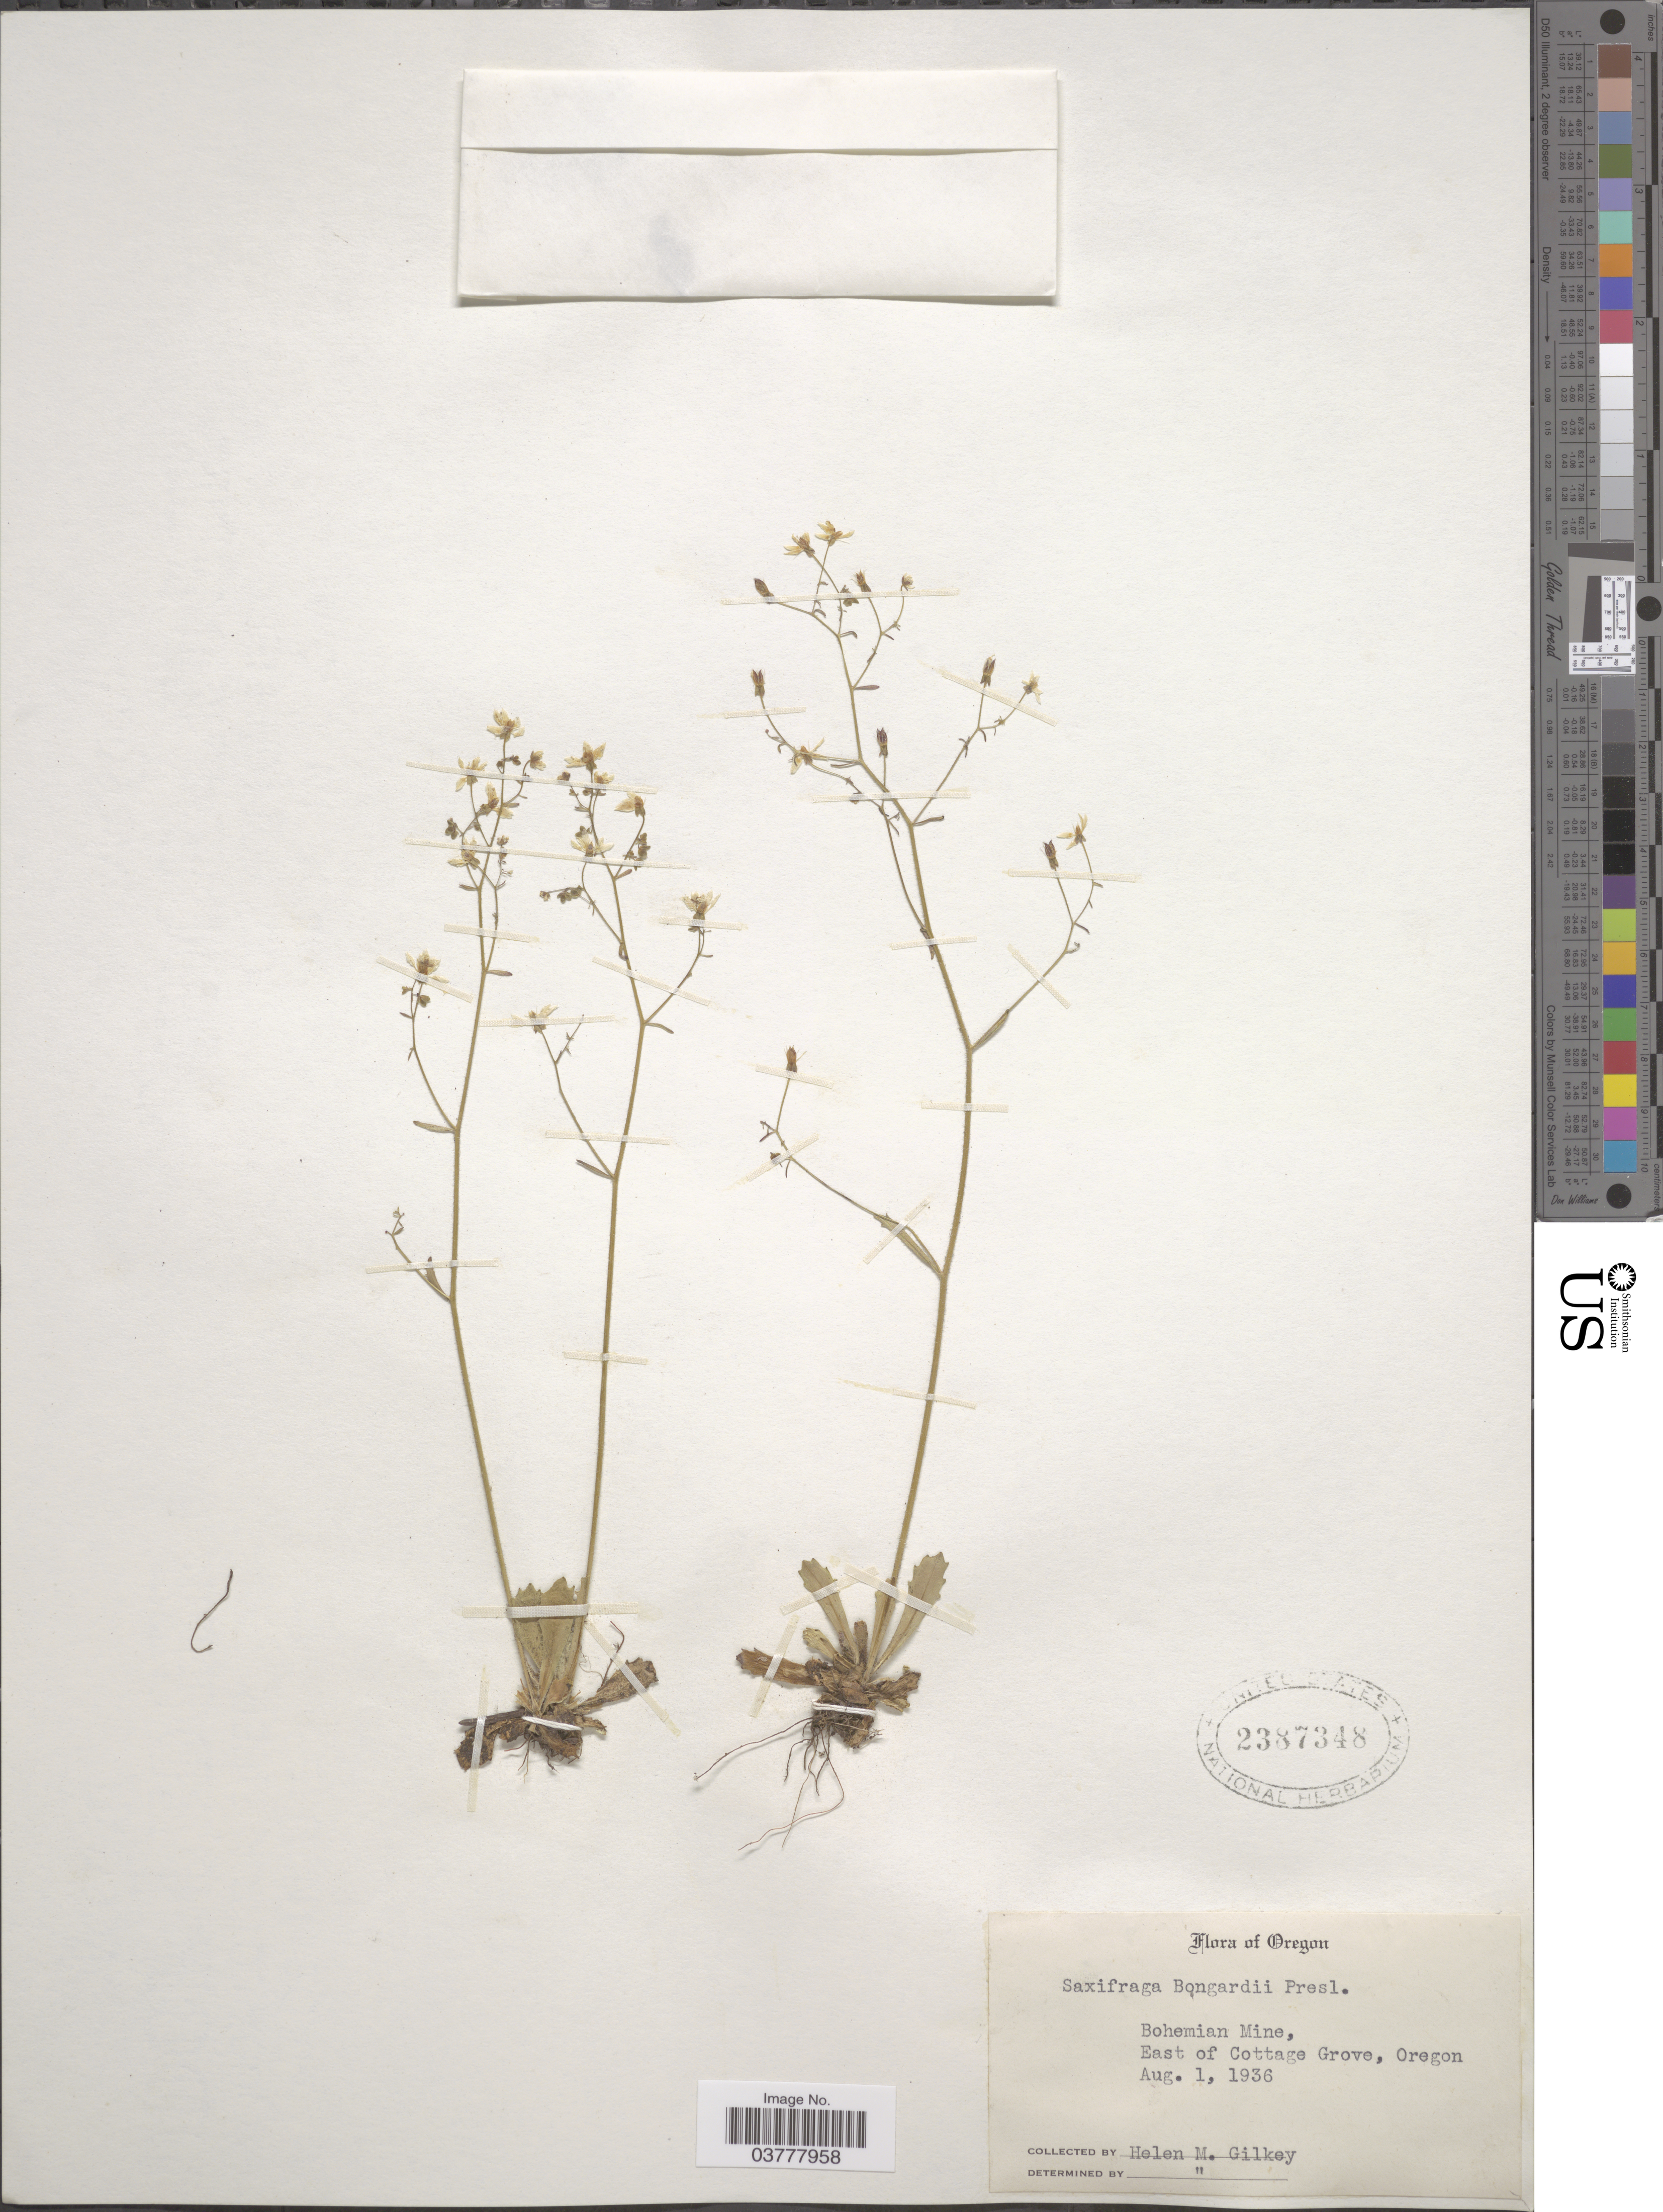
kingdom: Plantae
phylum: Tracheophyta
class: Magnoliopsida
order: Saxifragales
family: Saxifragaceae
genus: Saxifraga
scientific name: Saxifraga bongardii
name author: C. Presl ex Engl.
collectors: H. Gilkey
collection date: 1936-08-01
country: United States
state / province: Oregon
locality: Bohemian Mine, East of Cottage Grove.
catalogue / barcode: US 2387348